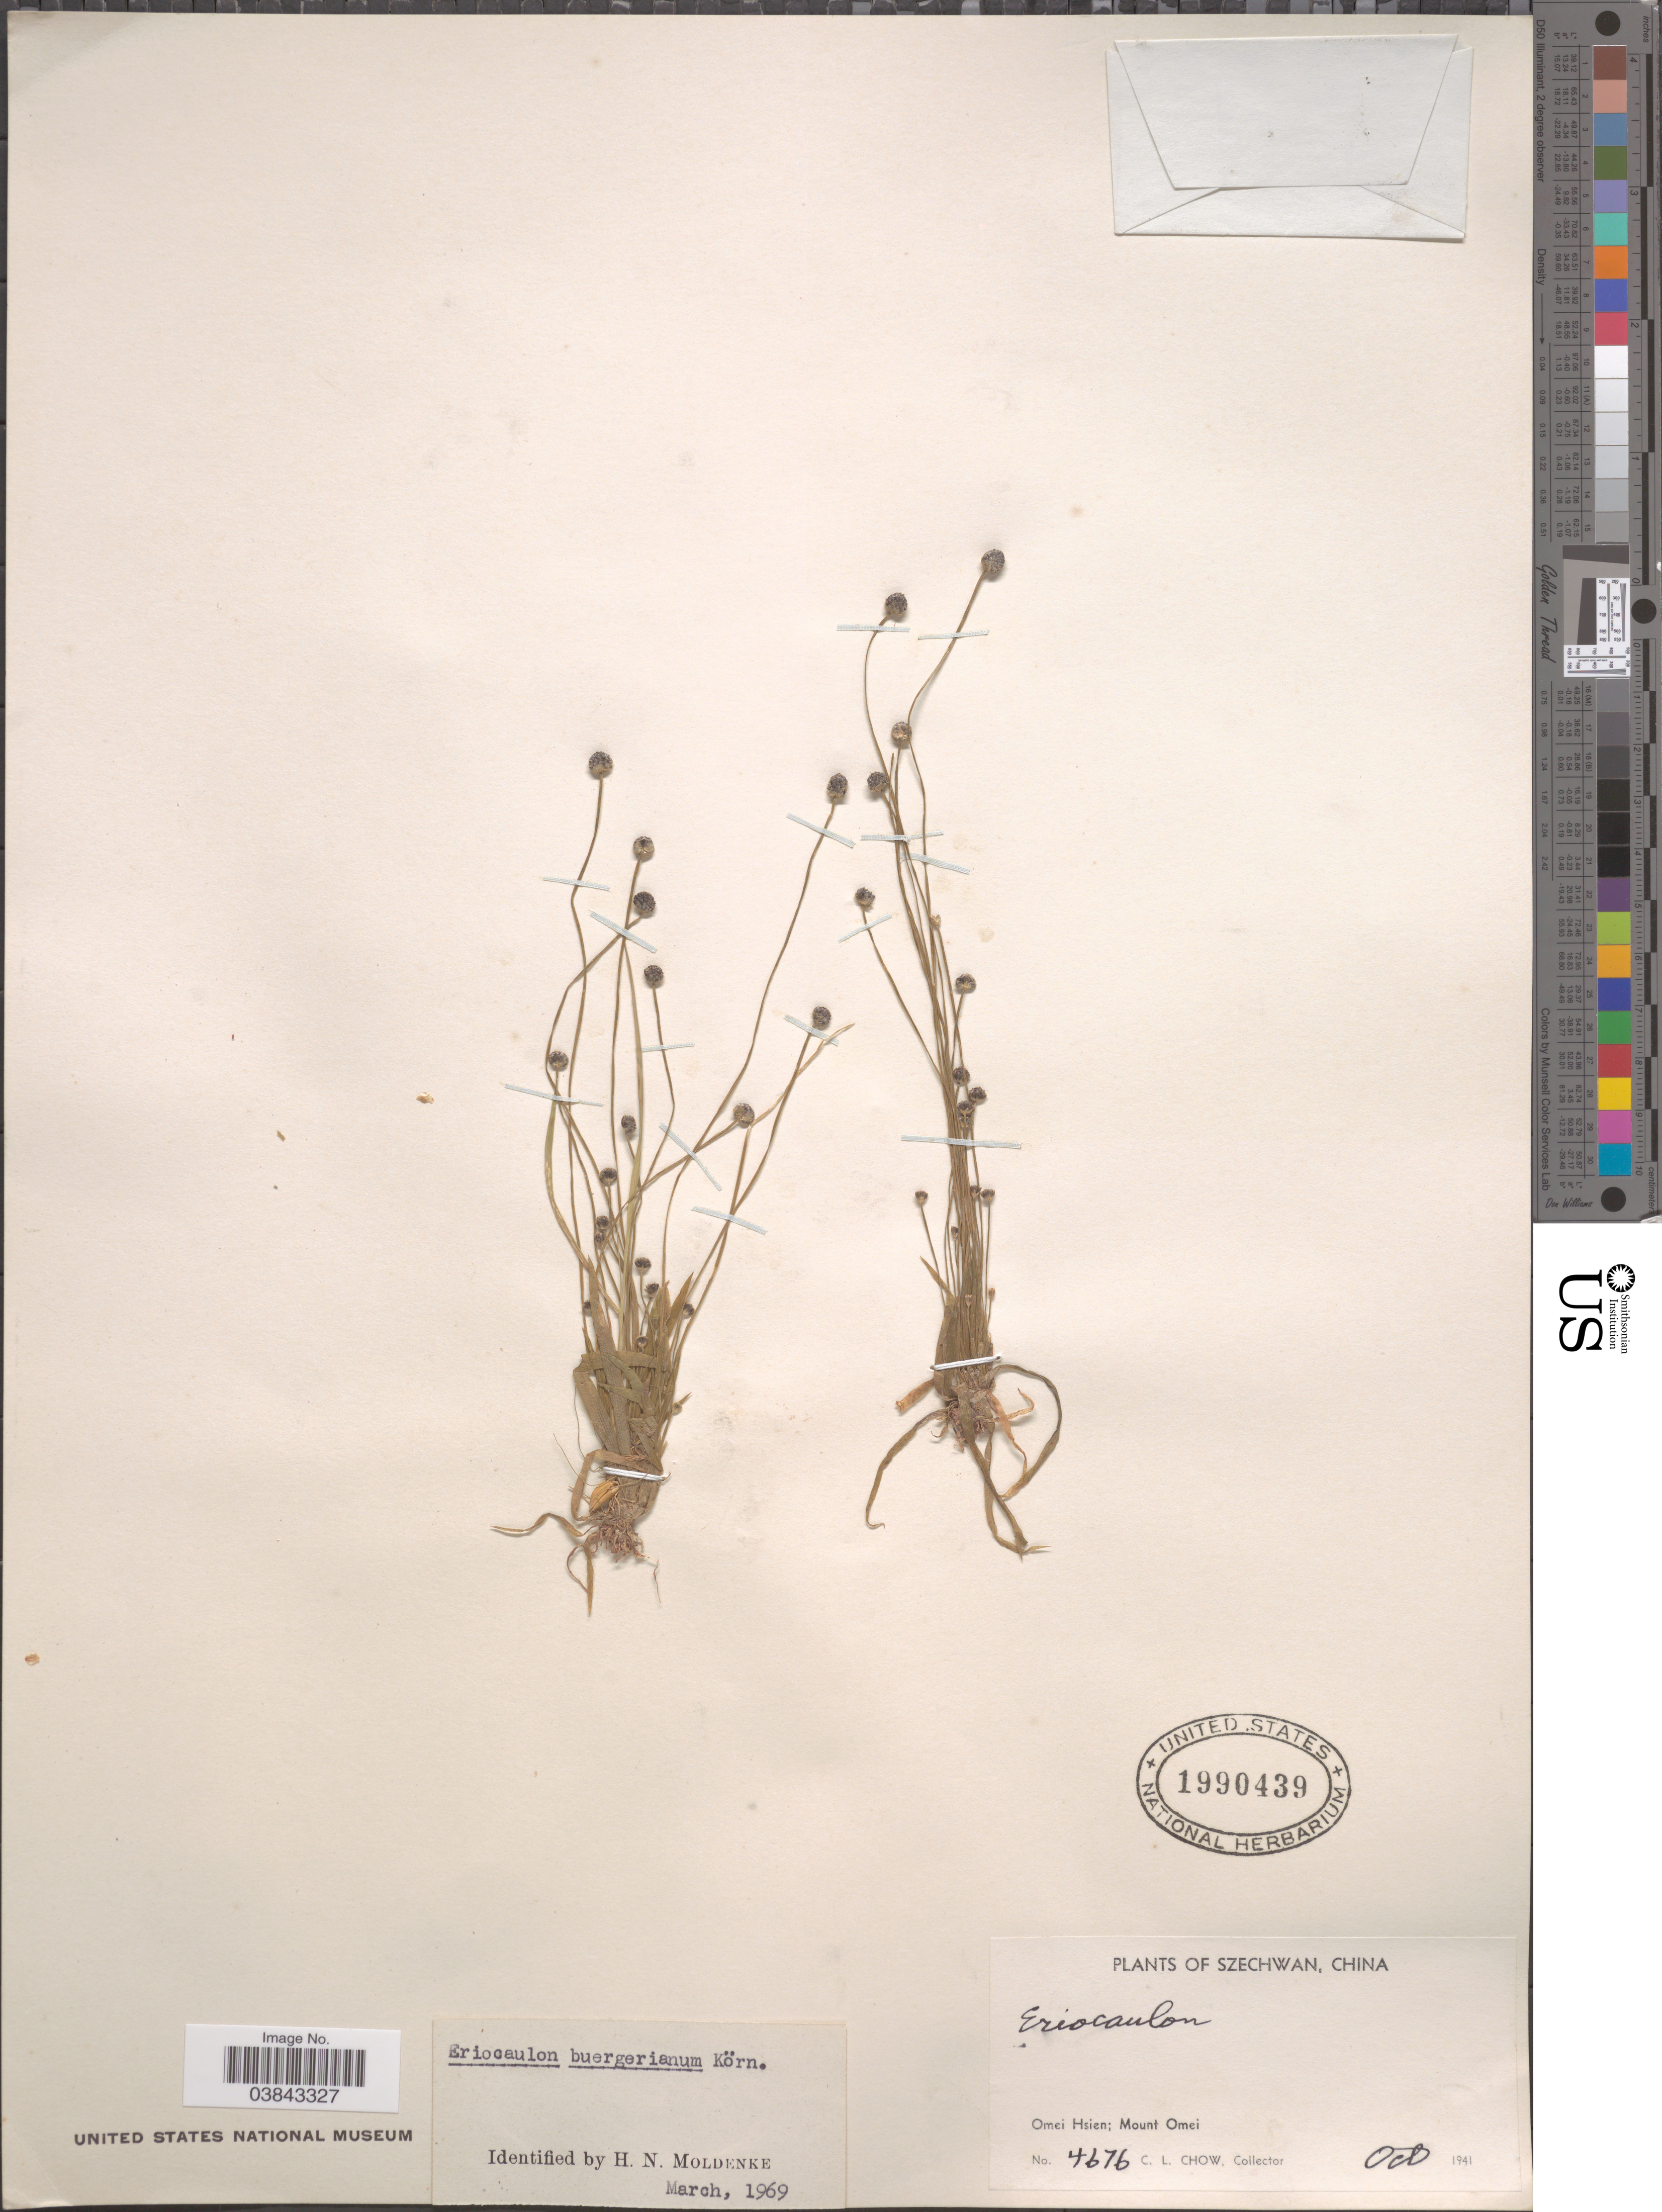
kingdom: Plantae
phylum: Tracheophyta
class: Liliopsida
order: Poales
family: Eriocaulaceae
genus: Eriocaulon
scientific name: Eriocaulon buergerianum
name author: Körn.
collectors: C. Chow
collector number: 4676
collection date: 1941-10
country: China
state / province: Sichuan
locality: Szechwan. Omei Hsien; Mount Omei.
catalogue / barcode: US 1990439